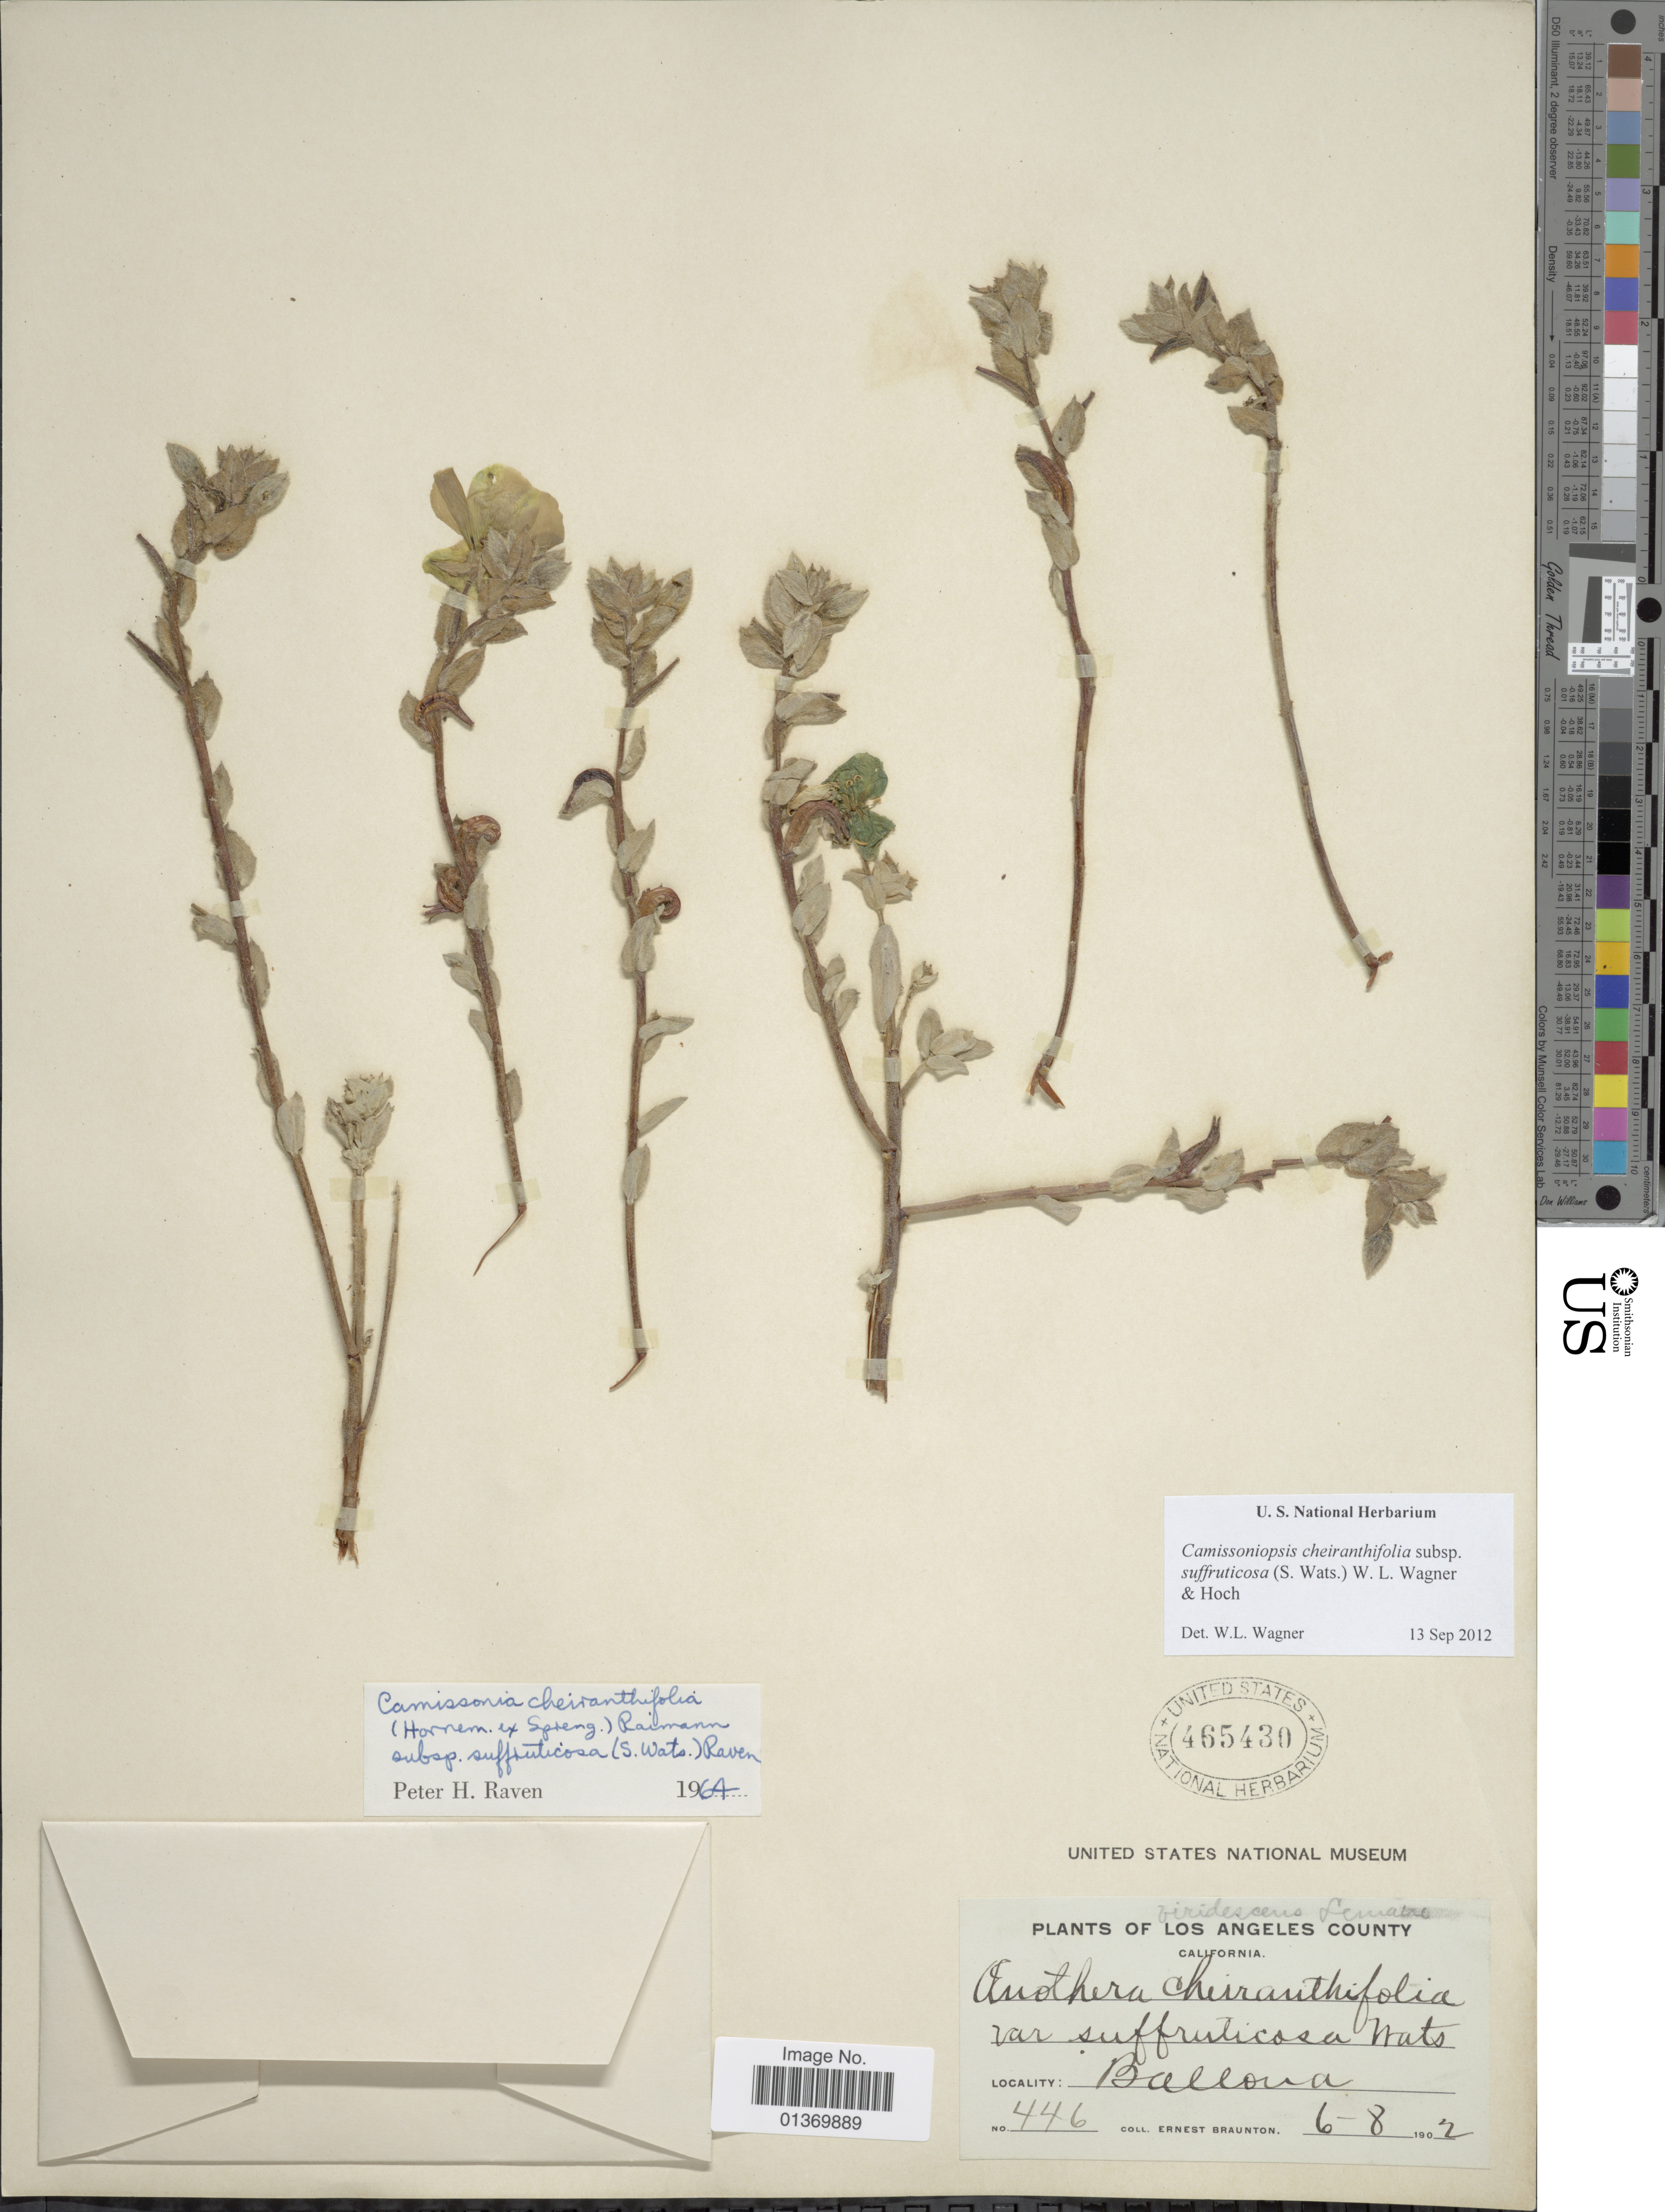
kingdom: Plantae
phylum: Tracheophyta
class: Magnoliopsida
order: Myrtales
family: Onagraceae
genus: Camissoniopsis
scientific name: Camissoniopsis cheiranthifolia subsp. suffruticosa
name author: (S. Watson) W.L. Wagner & Hoch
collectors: E. Braunton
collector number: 446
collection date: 1902-06-08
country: United States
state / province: California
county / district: Los Angeles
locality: Los Angeles County, Ballona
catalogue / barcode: US 465430